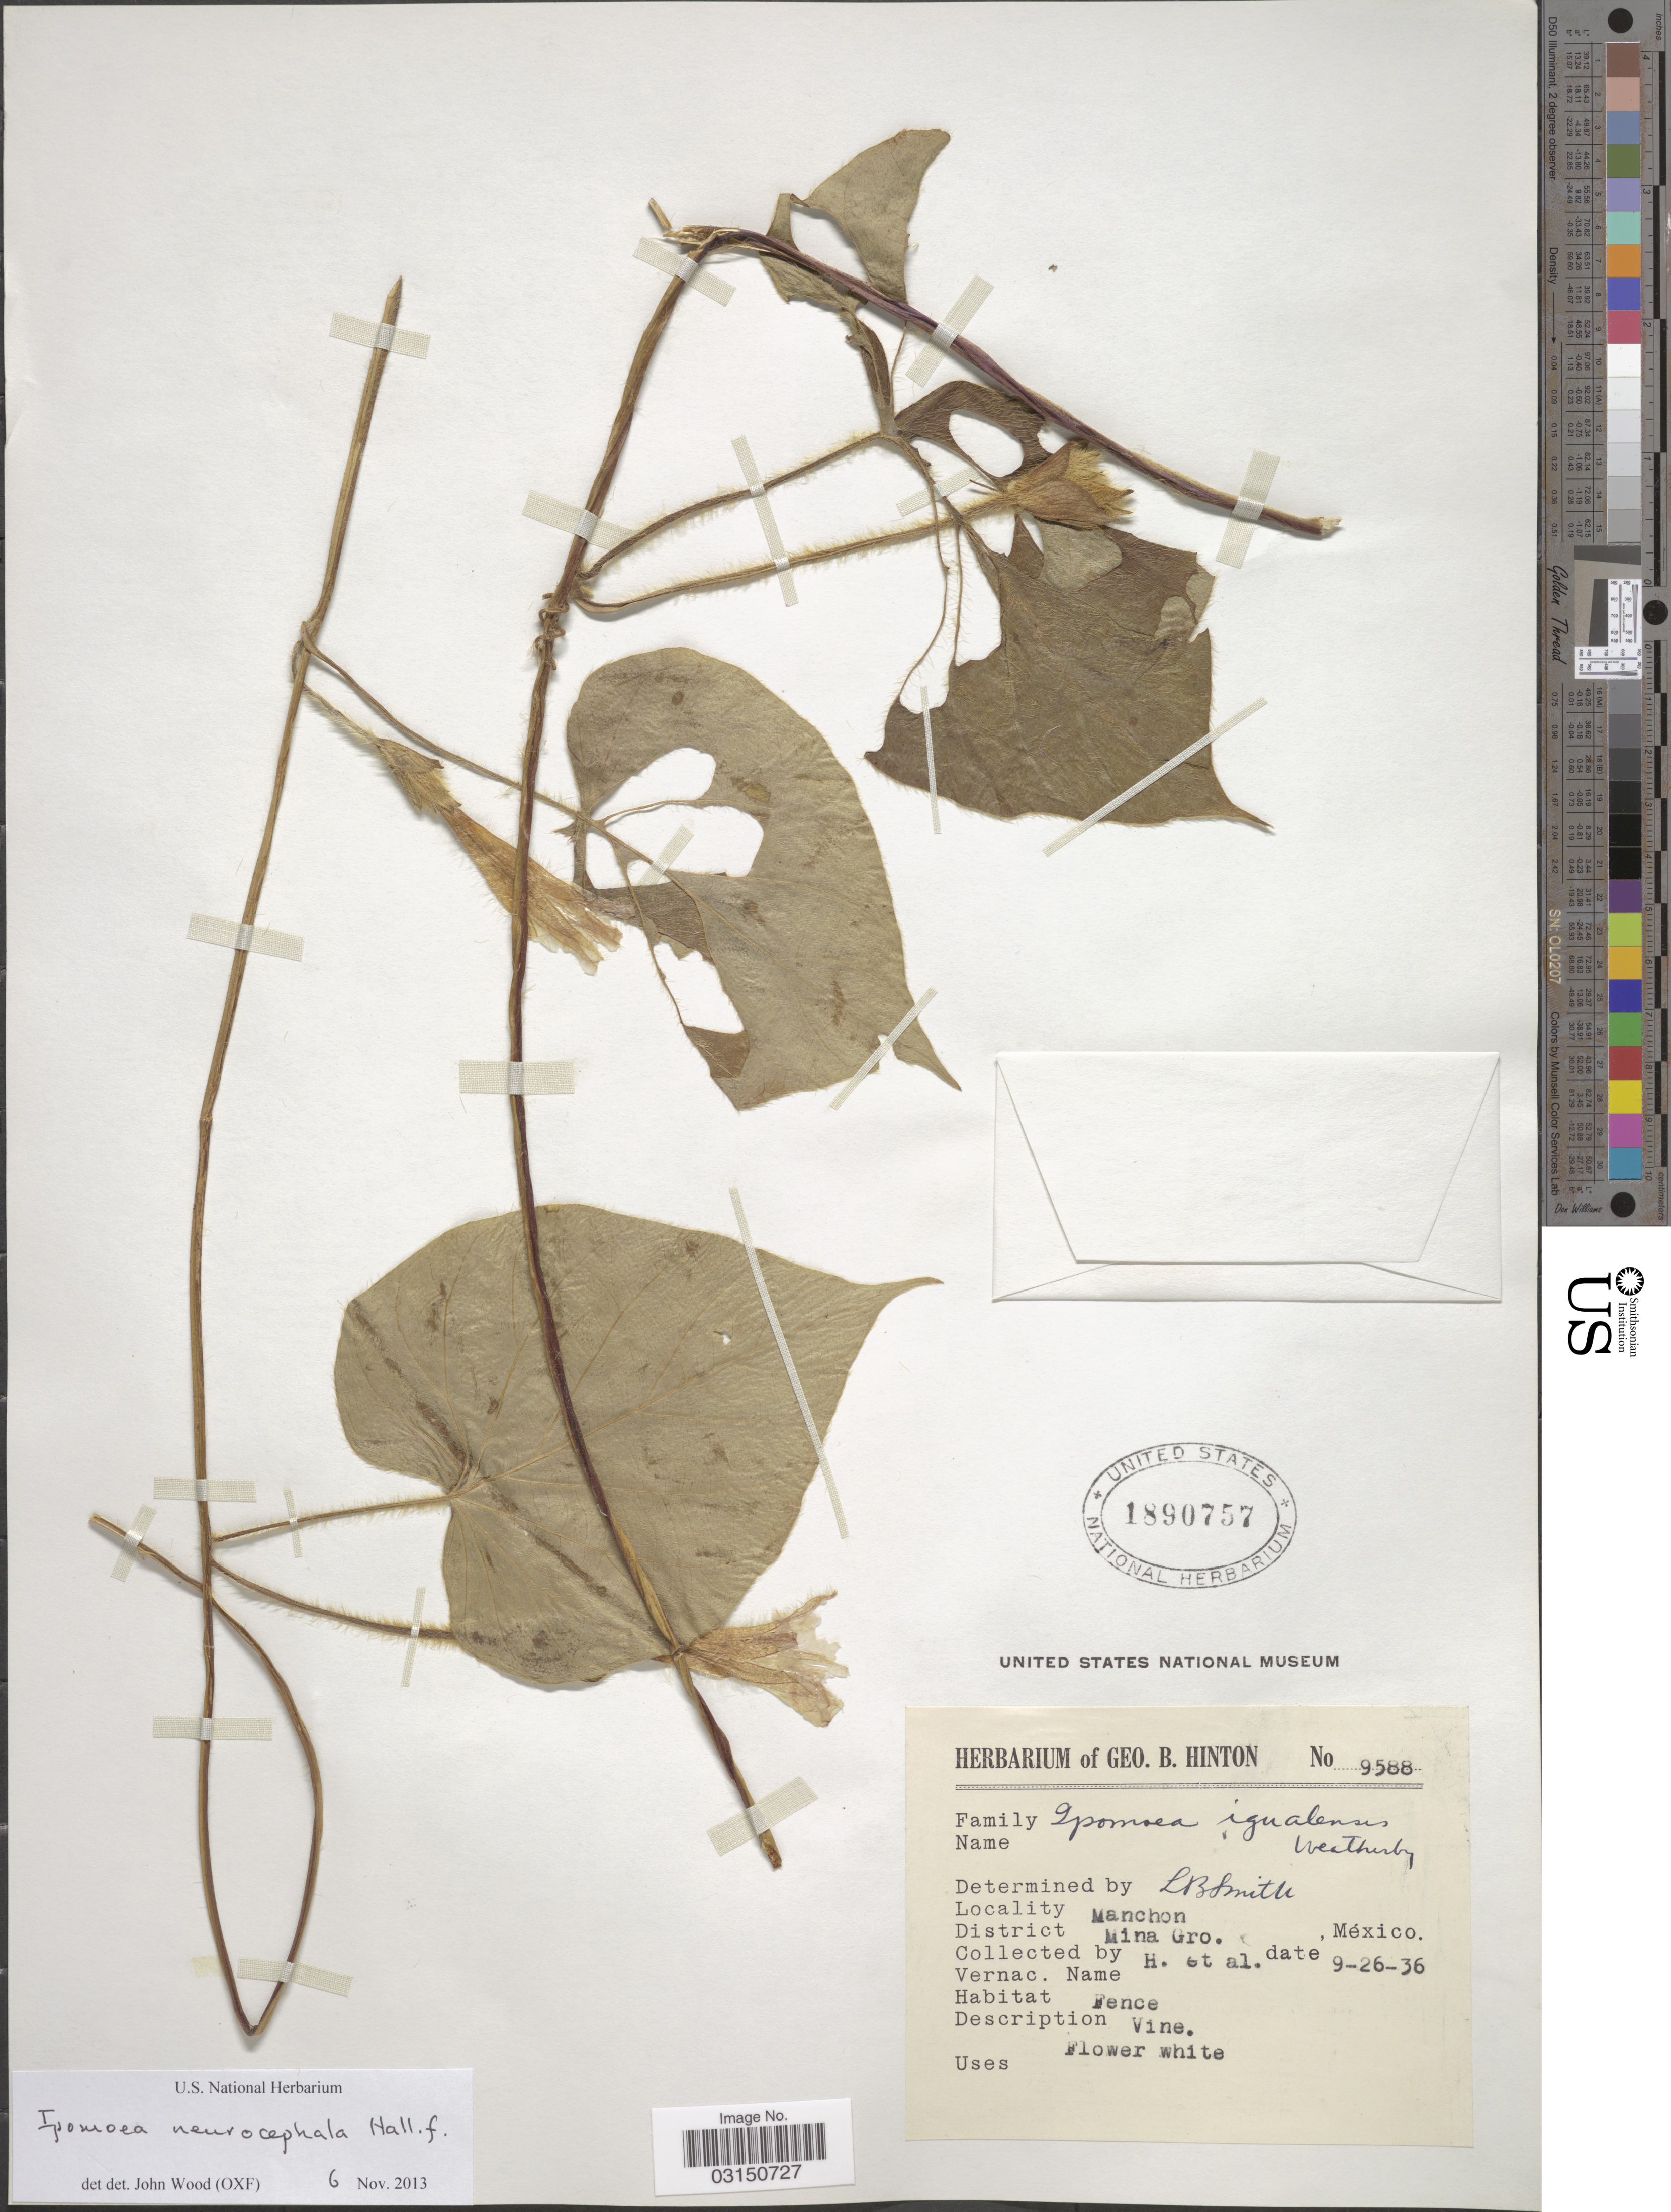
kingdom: Plantae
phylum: Tracheophyta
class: Magnoliopsida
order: Solanales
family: Convolvulaceae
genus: Ipomoea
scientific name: Ipomoea neurocephala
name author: Hallier f.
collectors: G. B. Hinton & et al.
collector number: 9588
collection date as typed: Transcribed d/m/y: 26/9/36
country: Mexico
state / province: Guerrero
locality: Manchon. District Mina.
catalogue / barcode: US 1890757